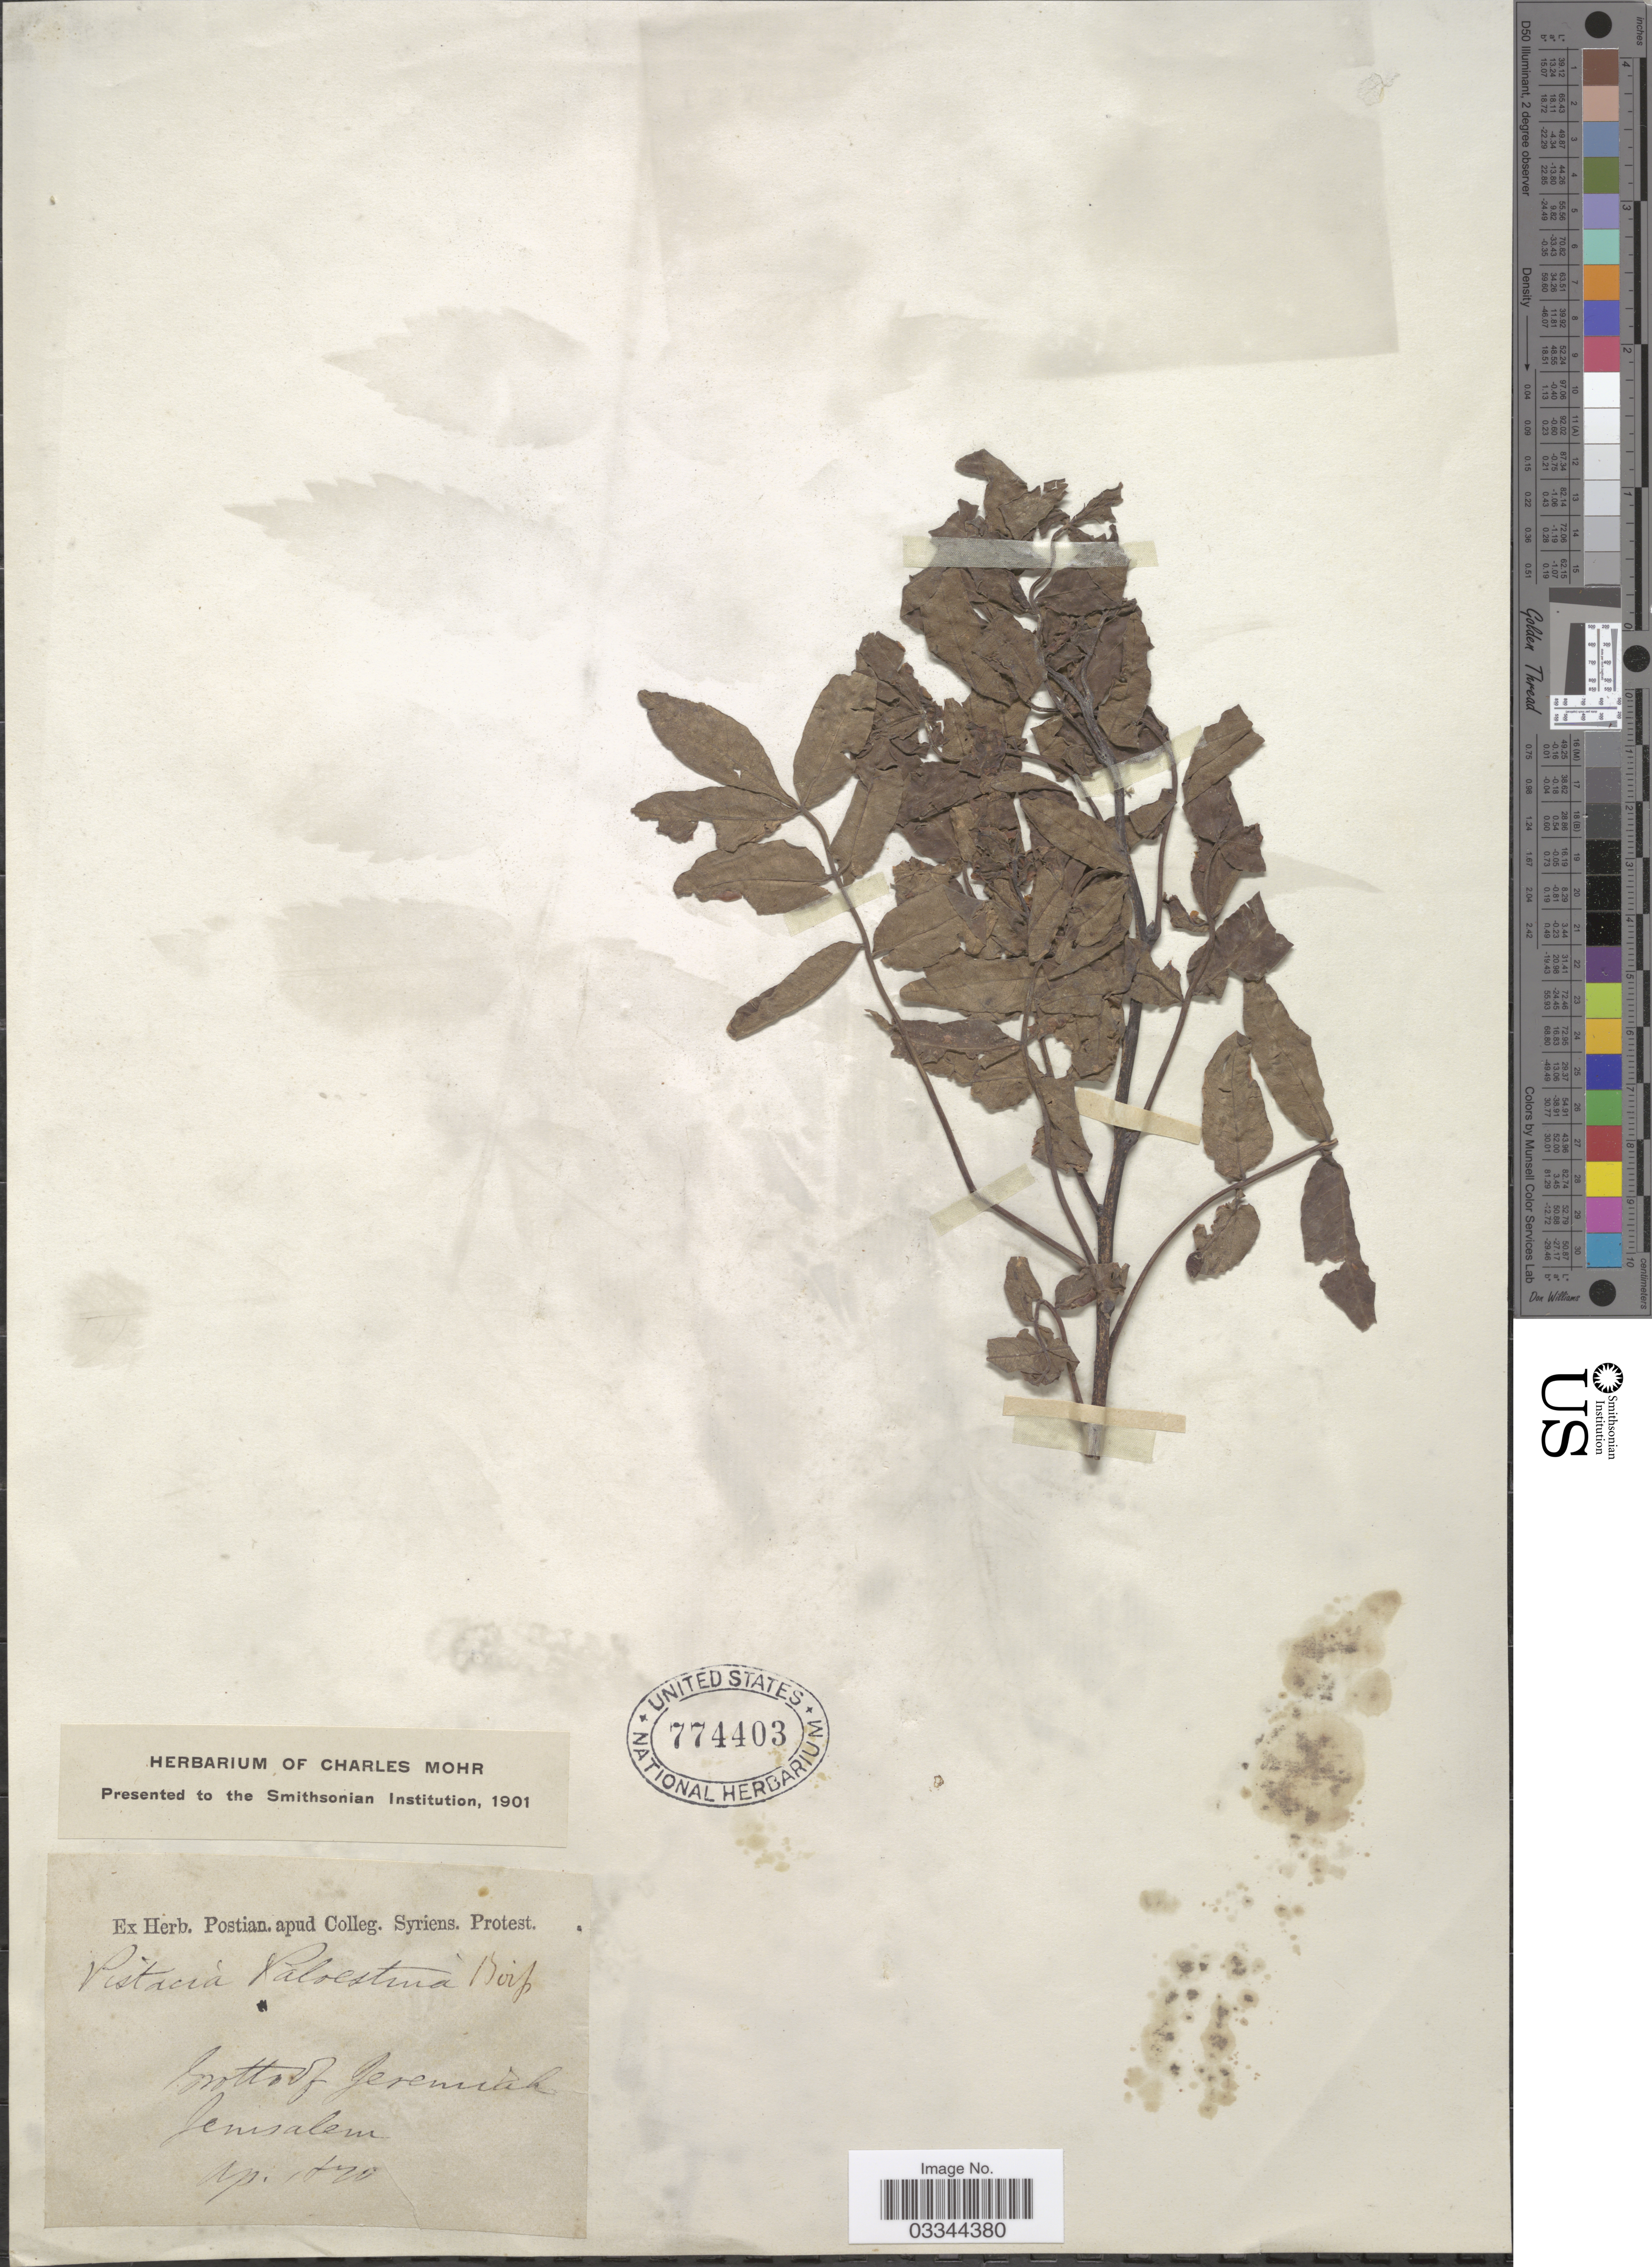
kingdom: Plantae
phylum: Tracheophyta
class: Magnoliopsida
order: Sapindales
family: Anacardiaceae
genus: Pistacia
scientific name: Pistacia palaestina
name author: Boiss.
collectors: ex herb. Postian. apud Colleg. Syriens. Protest. USE "Fannie P. A. Shepard" (10308853) AS PRIMARY COLLECTOR INSTEAD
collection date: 1820-04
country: Israel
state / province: Jerusalem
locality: Grotto of Jeremiah.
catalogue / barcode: US 774403